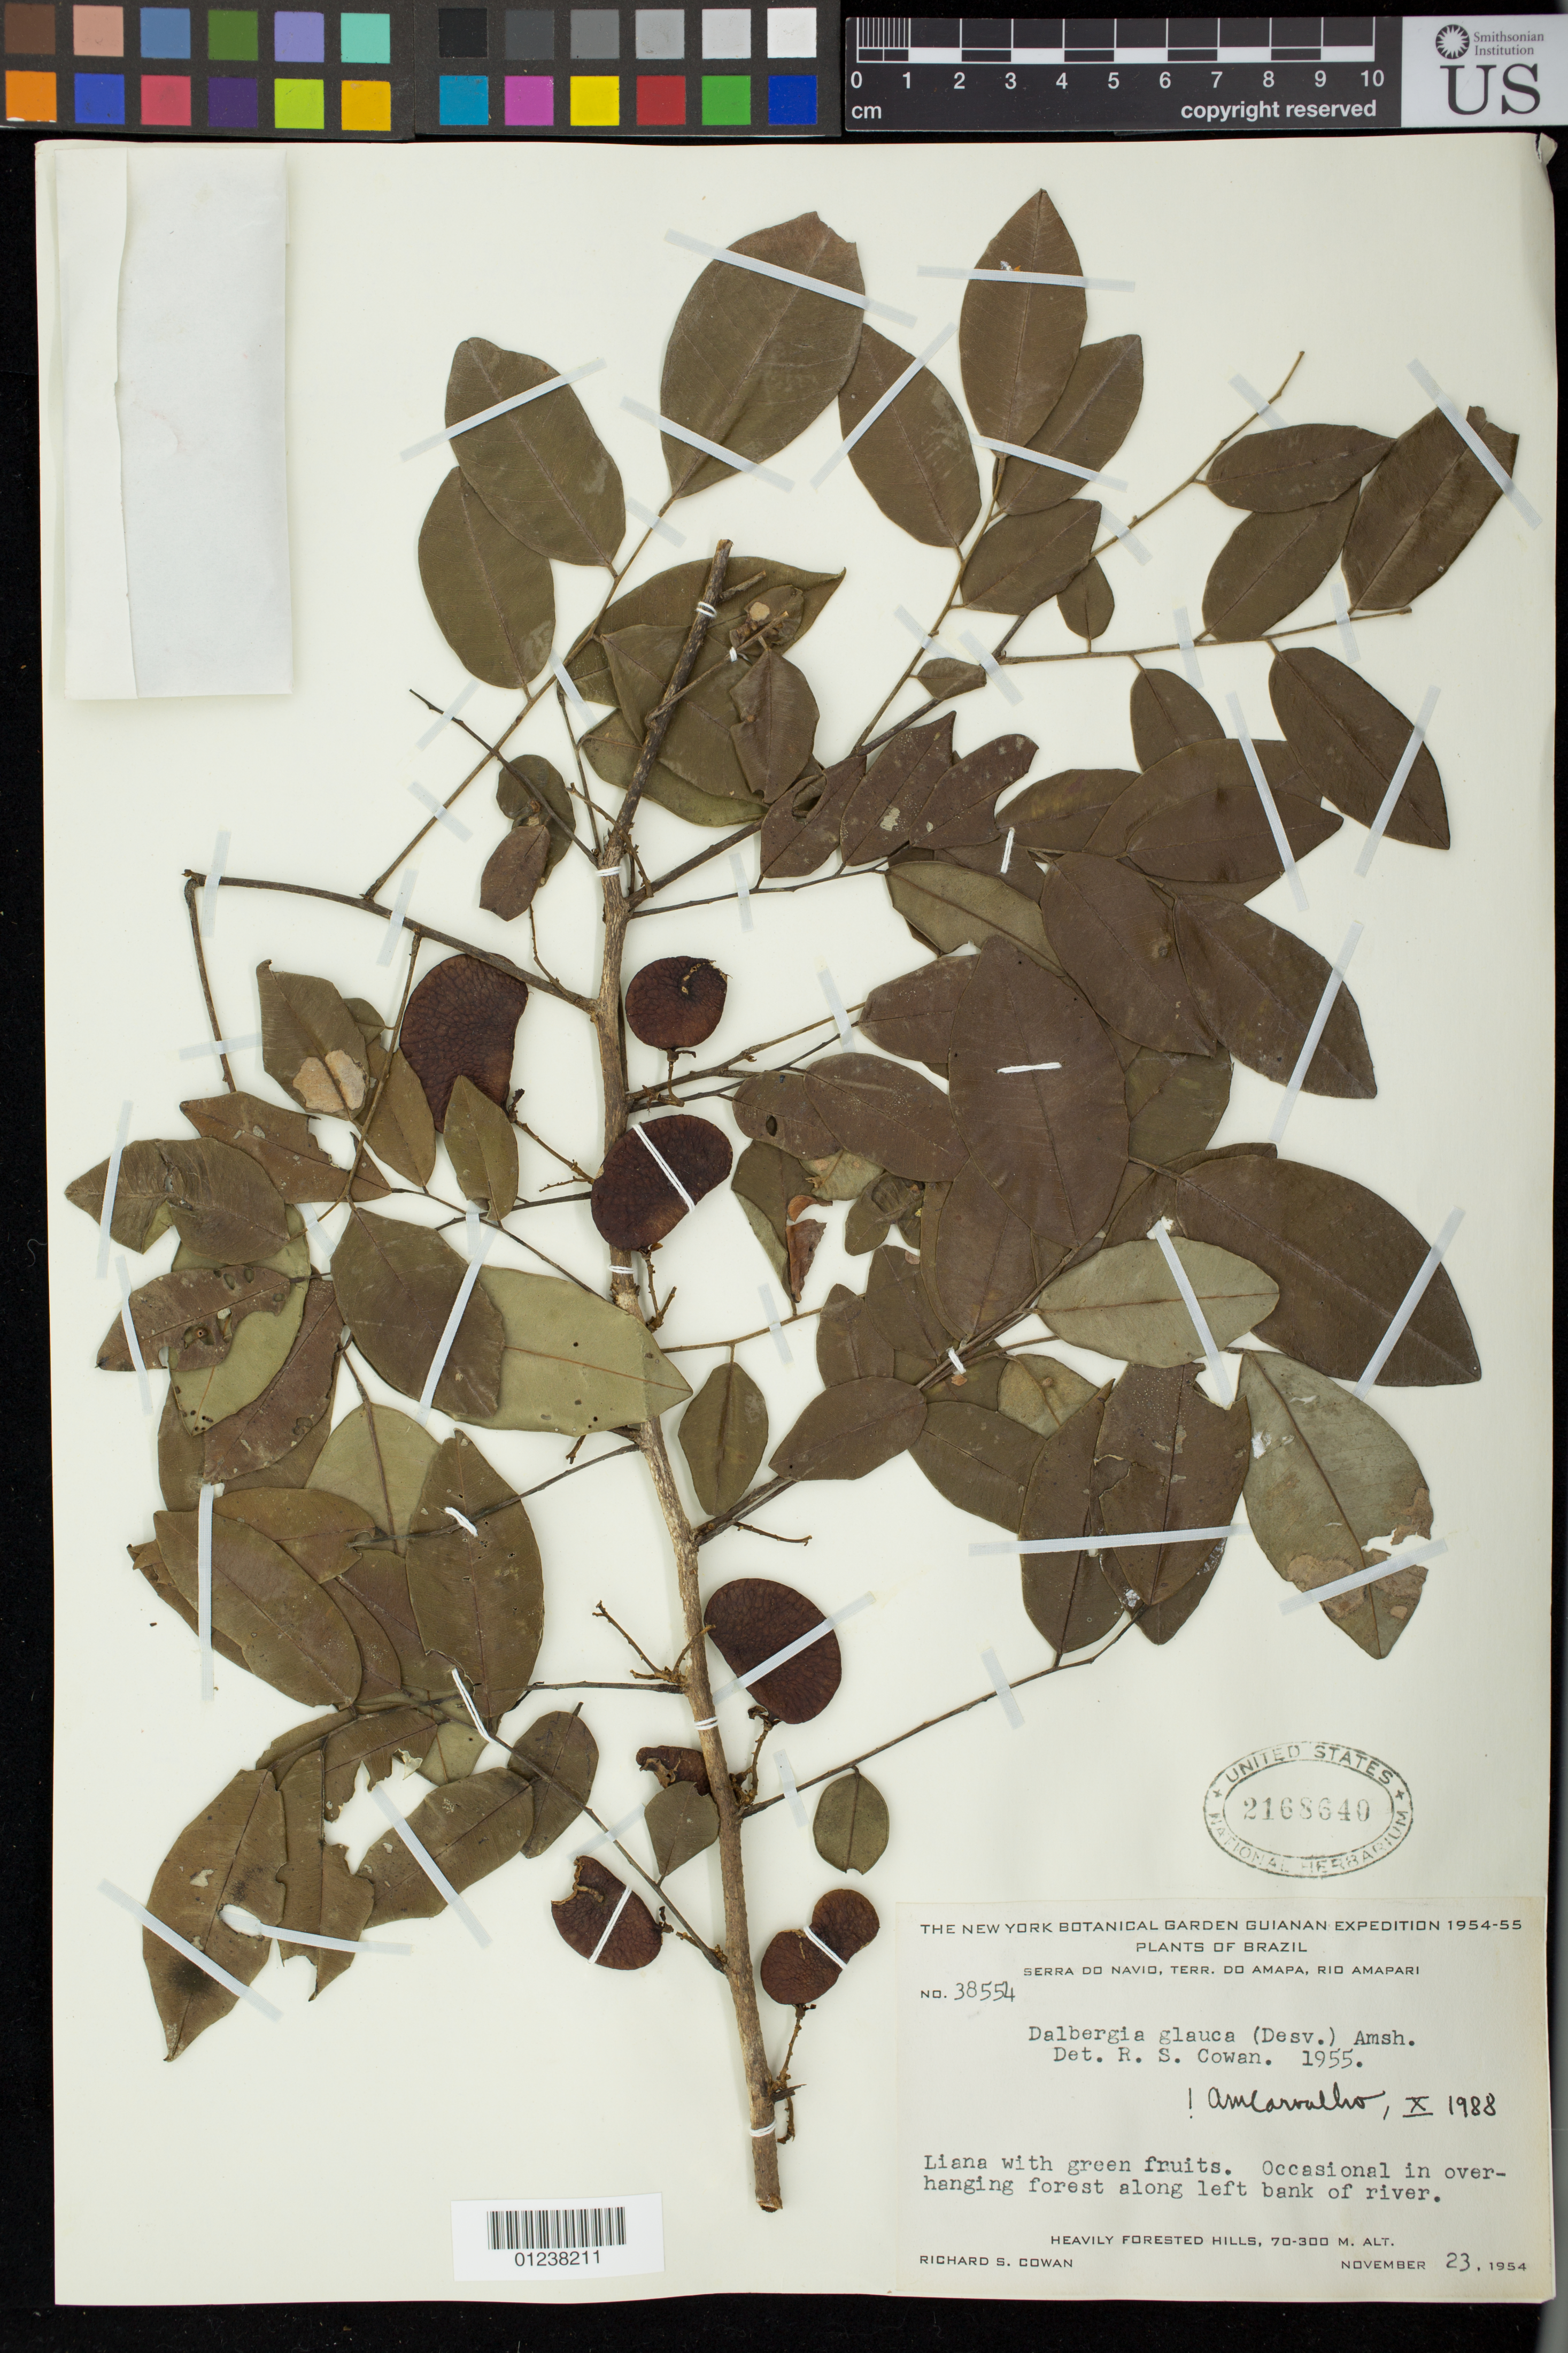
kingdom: Plantae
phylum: Tracheophyta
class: Magnoliopsida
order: Fabales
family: Fabaceae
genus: Dalbergia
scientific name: Dalbergia glauca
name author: (Desv.) Amshoff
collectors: R. S. Cowan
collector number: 38554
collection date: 1954-11-23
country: Brazil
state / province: Amapa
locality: Serra do Navio, Rio Amapari. Left bank of river.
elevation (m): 70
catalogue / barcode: US 2168640